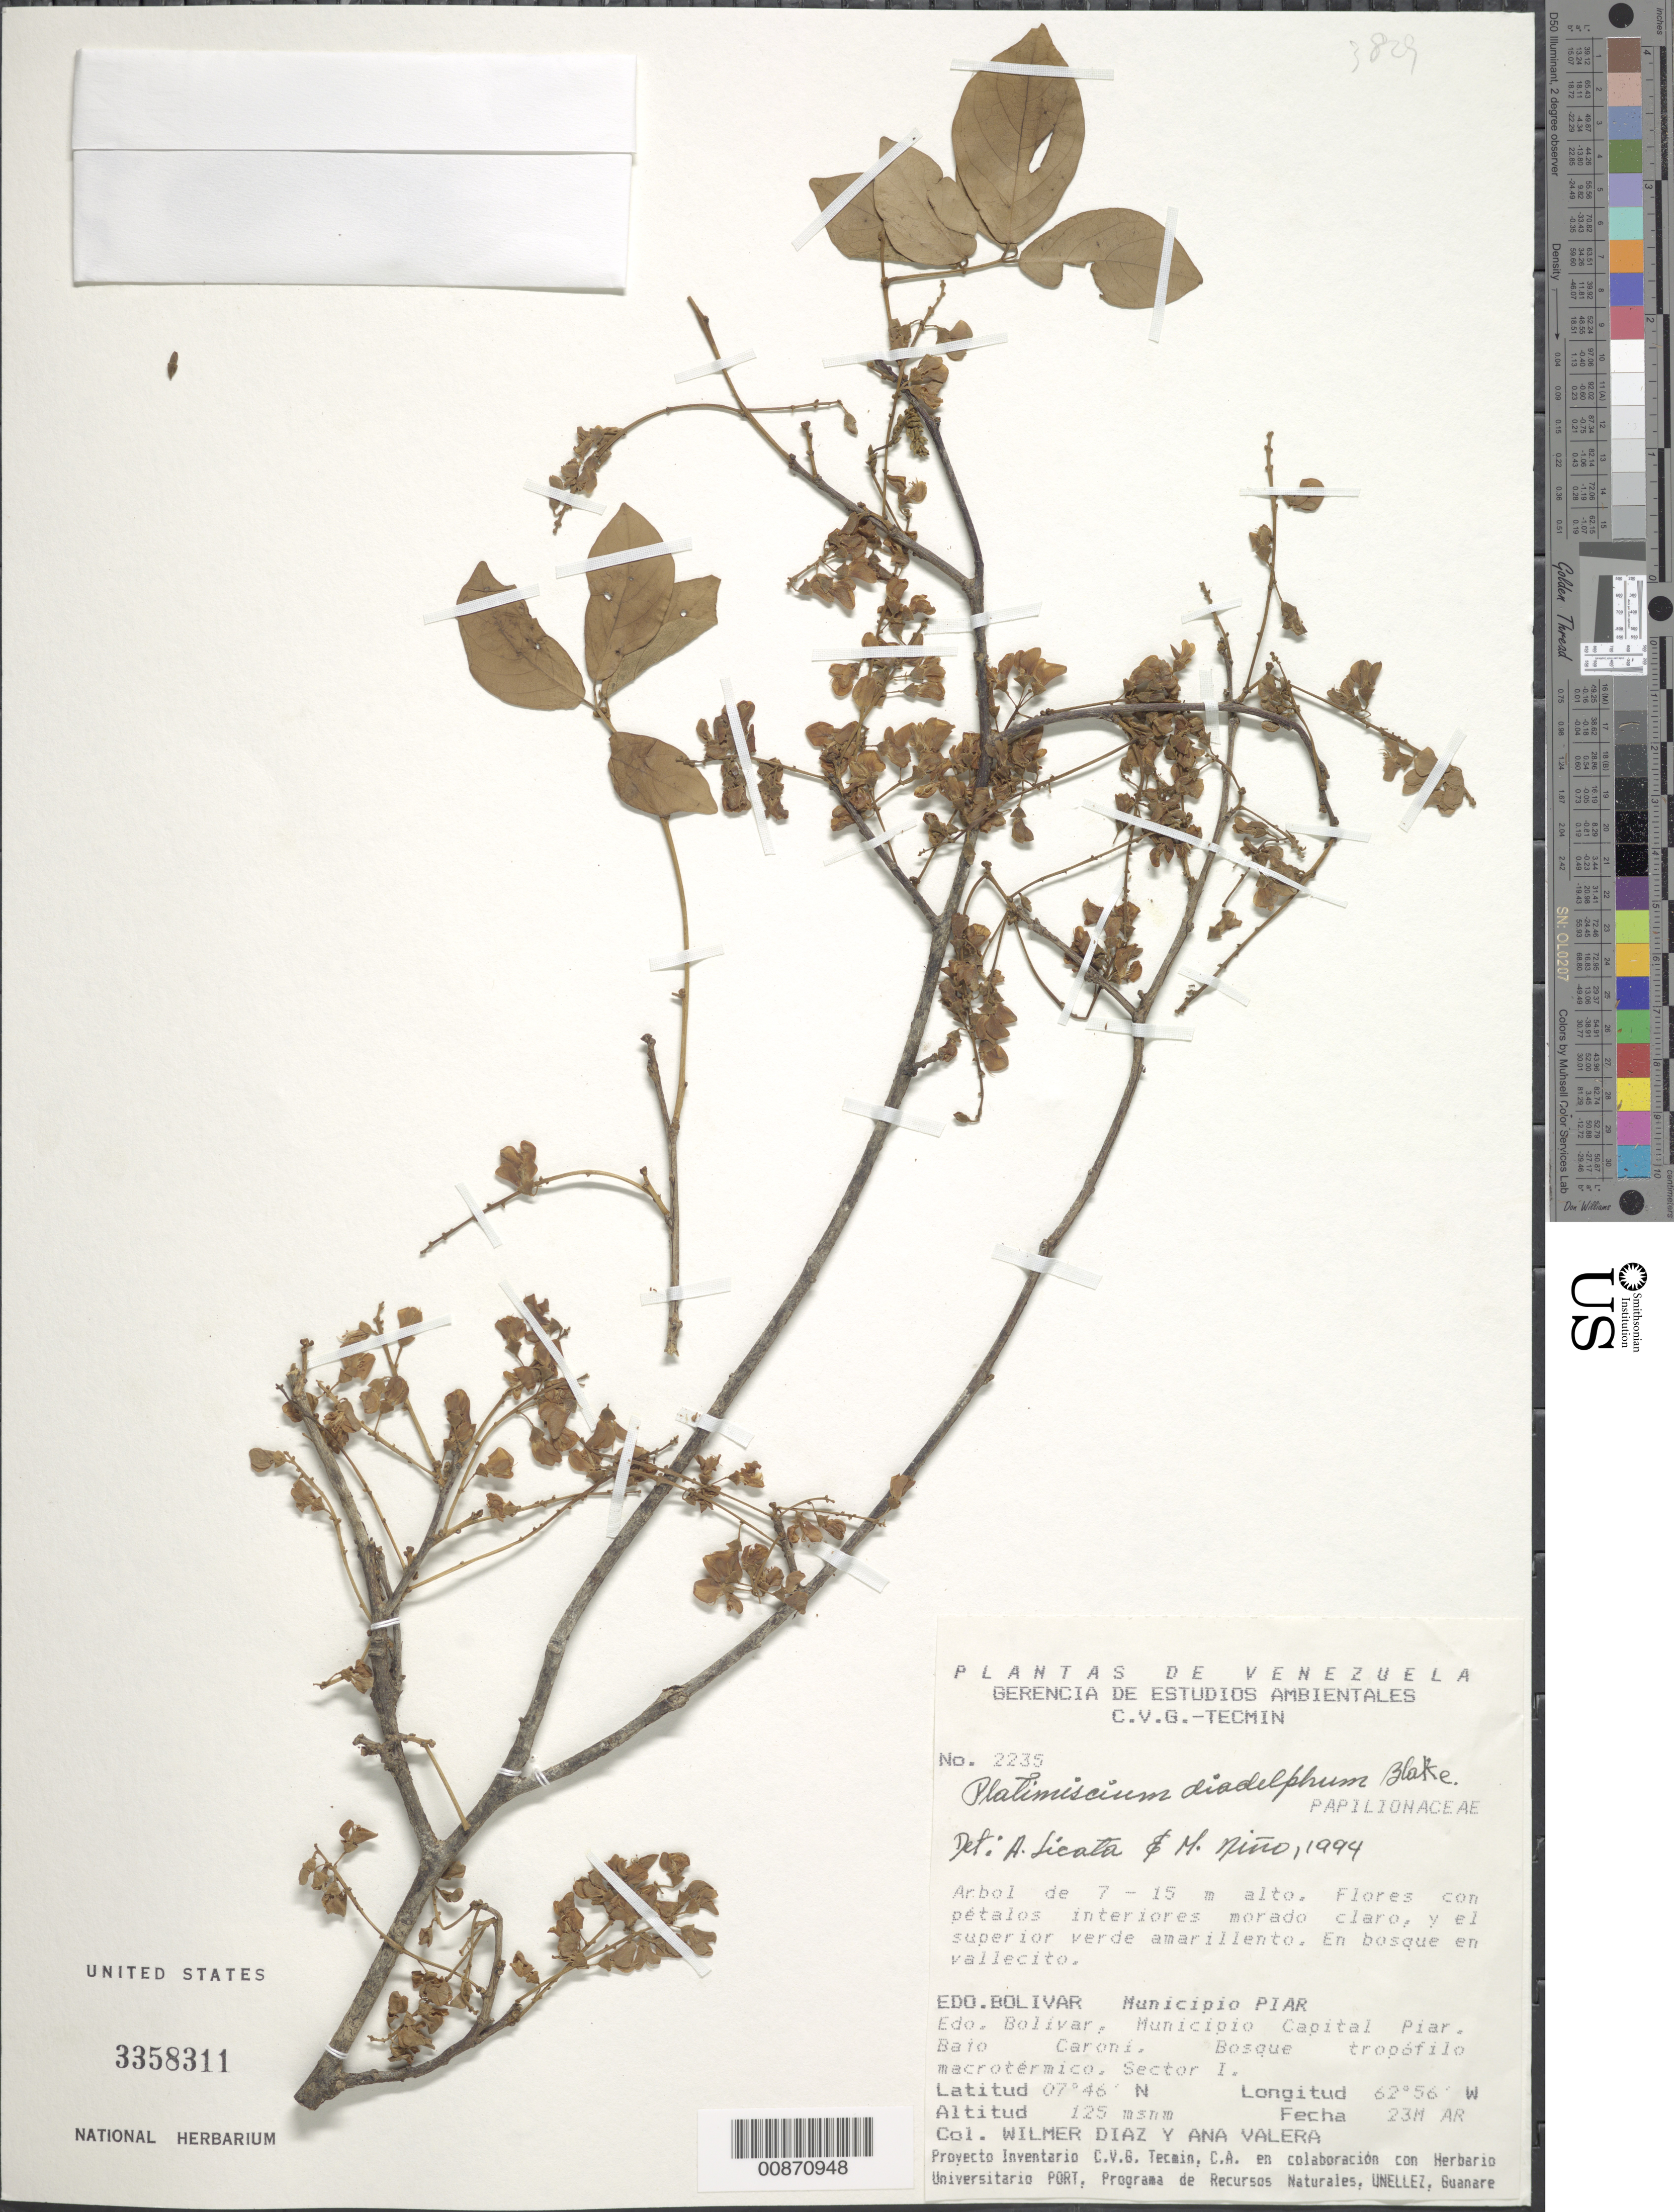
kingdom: Plantae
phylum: Tracheophyta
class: Magnoliopsida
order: Fabales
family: Fabaceae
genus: Platymiscium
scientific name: Platymiscium diadelphum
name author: S.F. Blake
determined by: Licata, A.; Niño, S. M.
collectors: W. Díaz P. & A. Valera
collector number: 2235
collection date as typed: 23-Mar-94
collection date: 1994-03-23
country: Venezuela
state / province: Bolívar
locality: Mun. Piar, Mun. Capital Piar, Bajo Caroní, Sector I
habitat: Bosque en vallecito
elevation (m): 125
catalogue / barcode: US 3358311